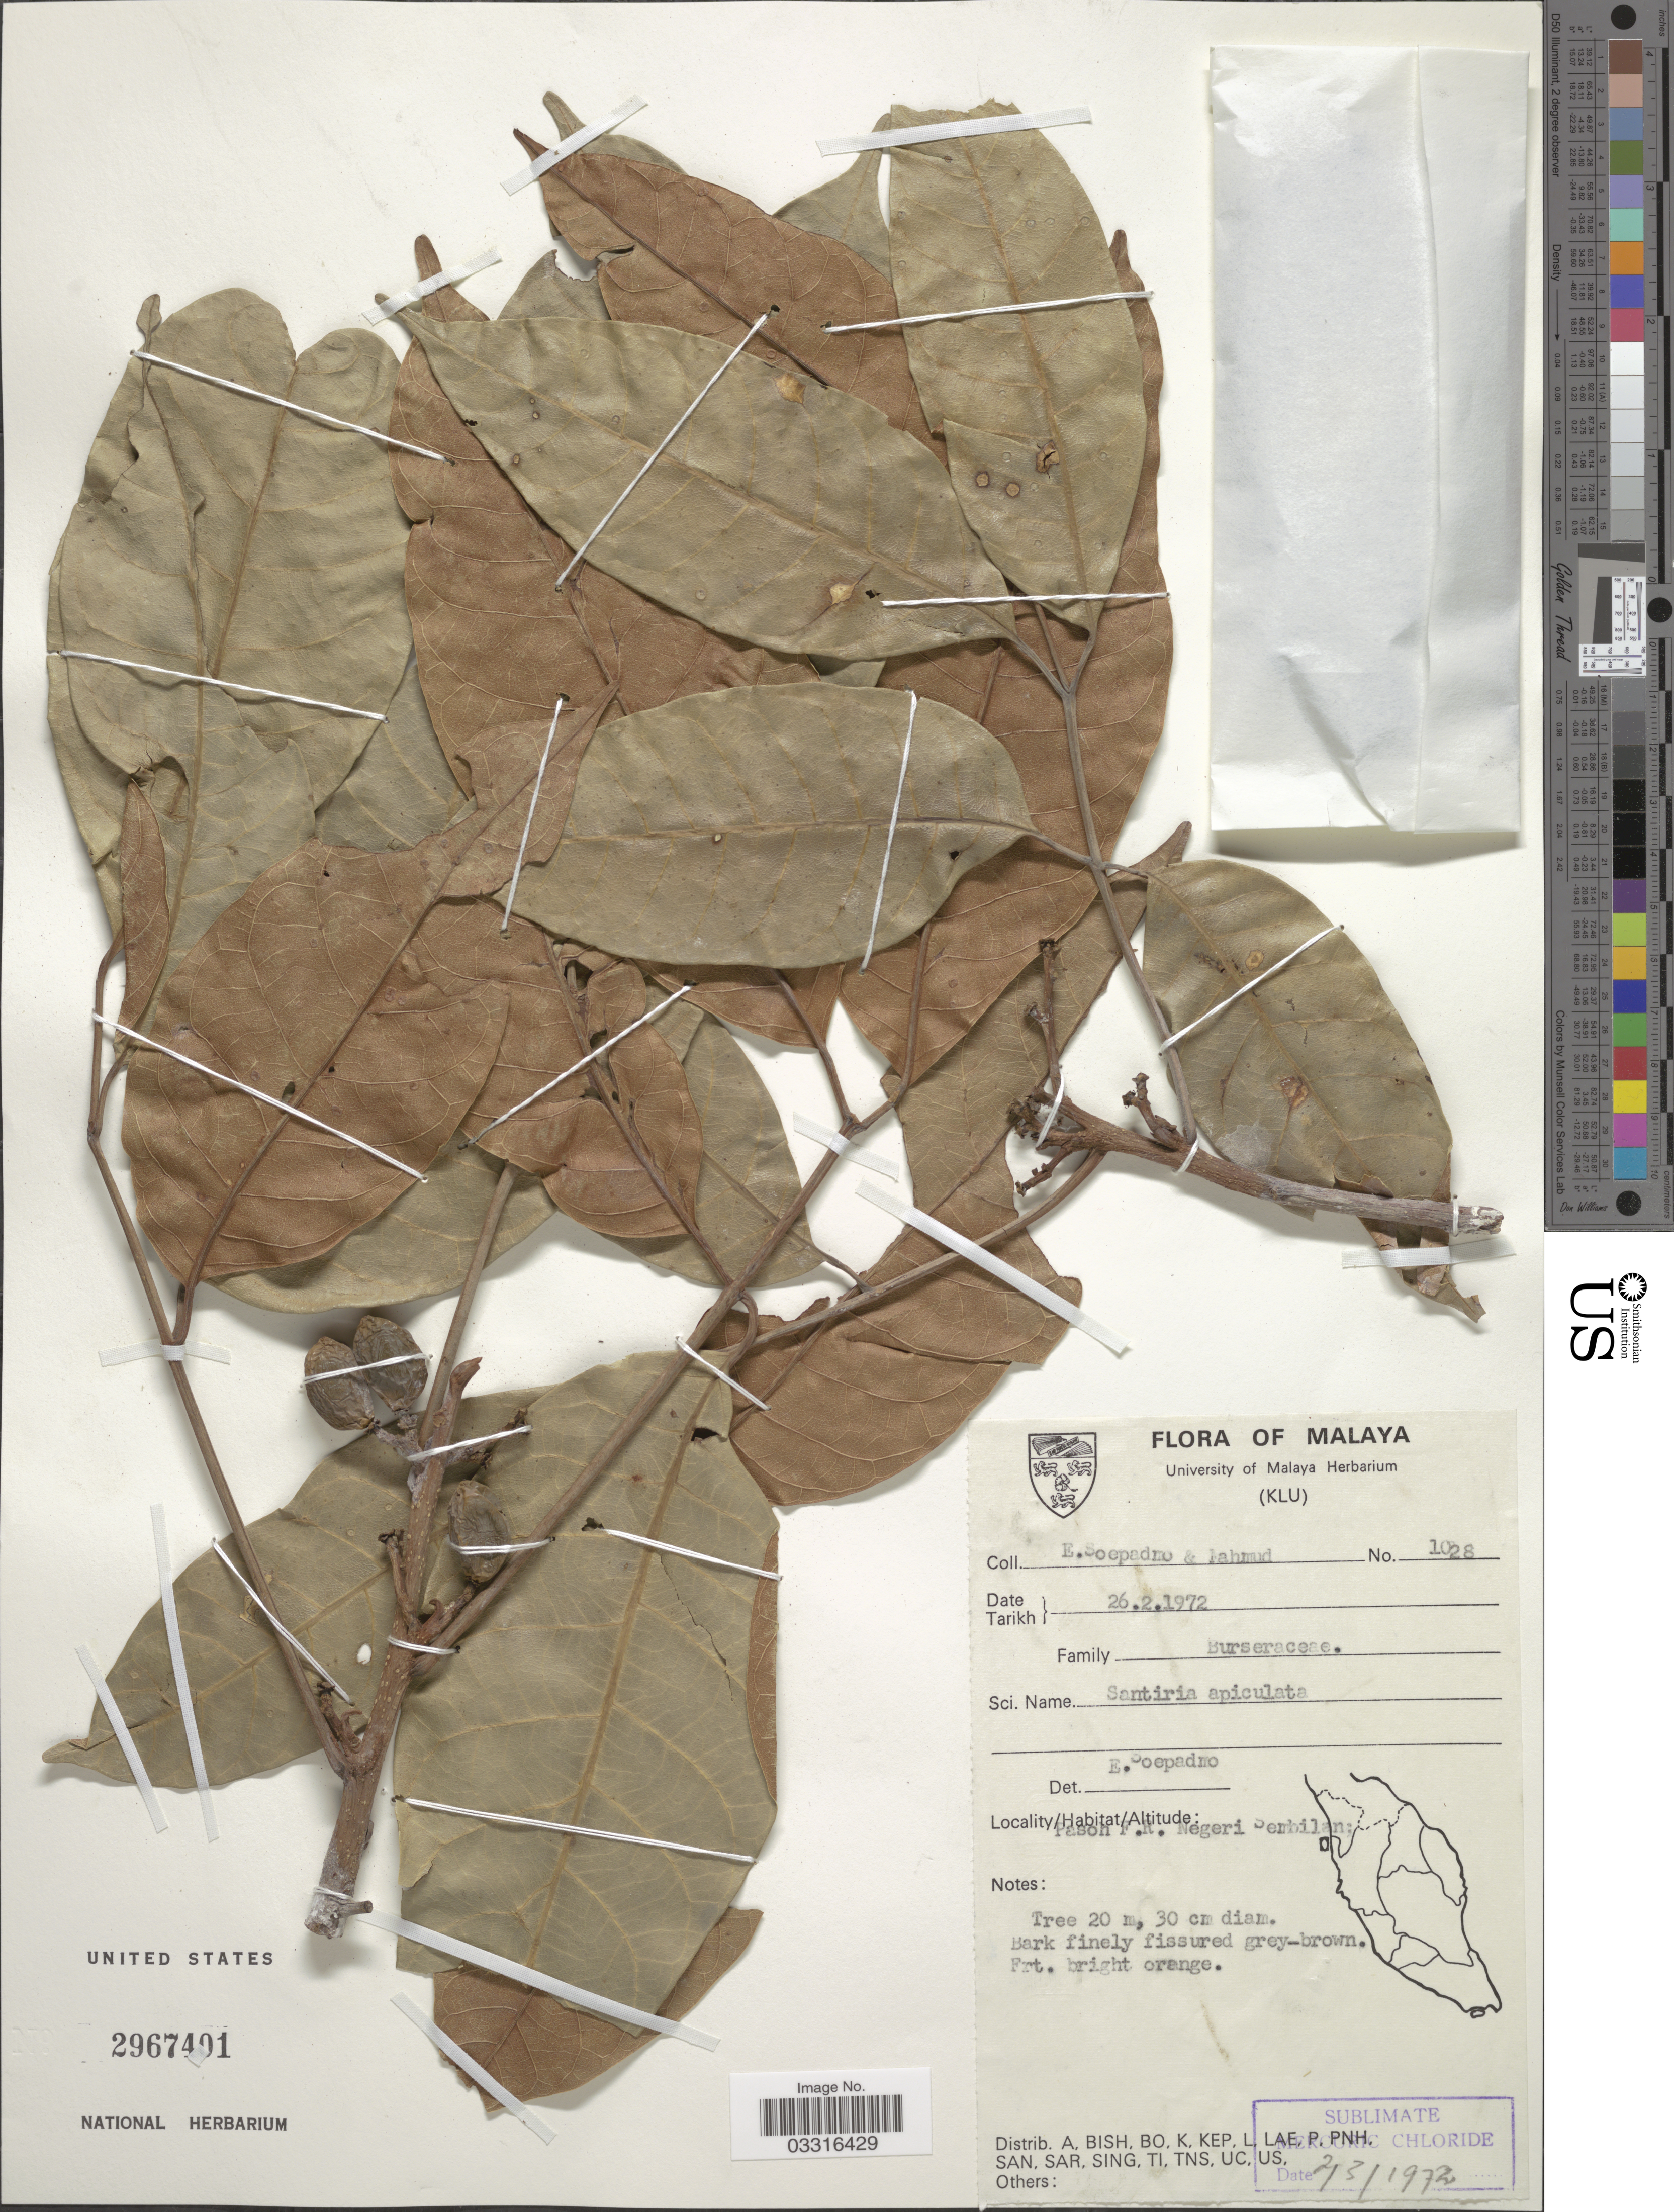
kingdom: Plantae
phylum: Tracheophyta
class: Magnoliopsida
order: Sapindales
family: Burseraceae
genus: Santiria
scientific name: Santiria apiculata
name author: A.W. Benn.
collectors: E. Soepadmo & -. Mahmud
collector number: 1028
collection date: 1972-02-26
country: Malaysia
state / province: Negeri Sembilan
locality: Malaya. Pasoh F.R. Negeri Sembilan.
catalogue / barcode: US 2967401